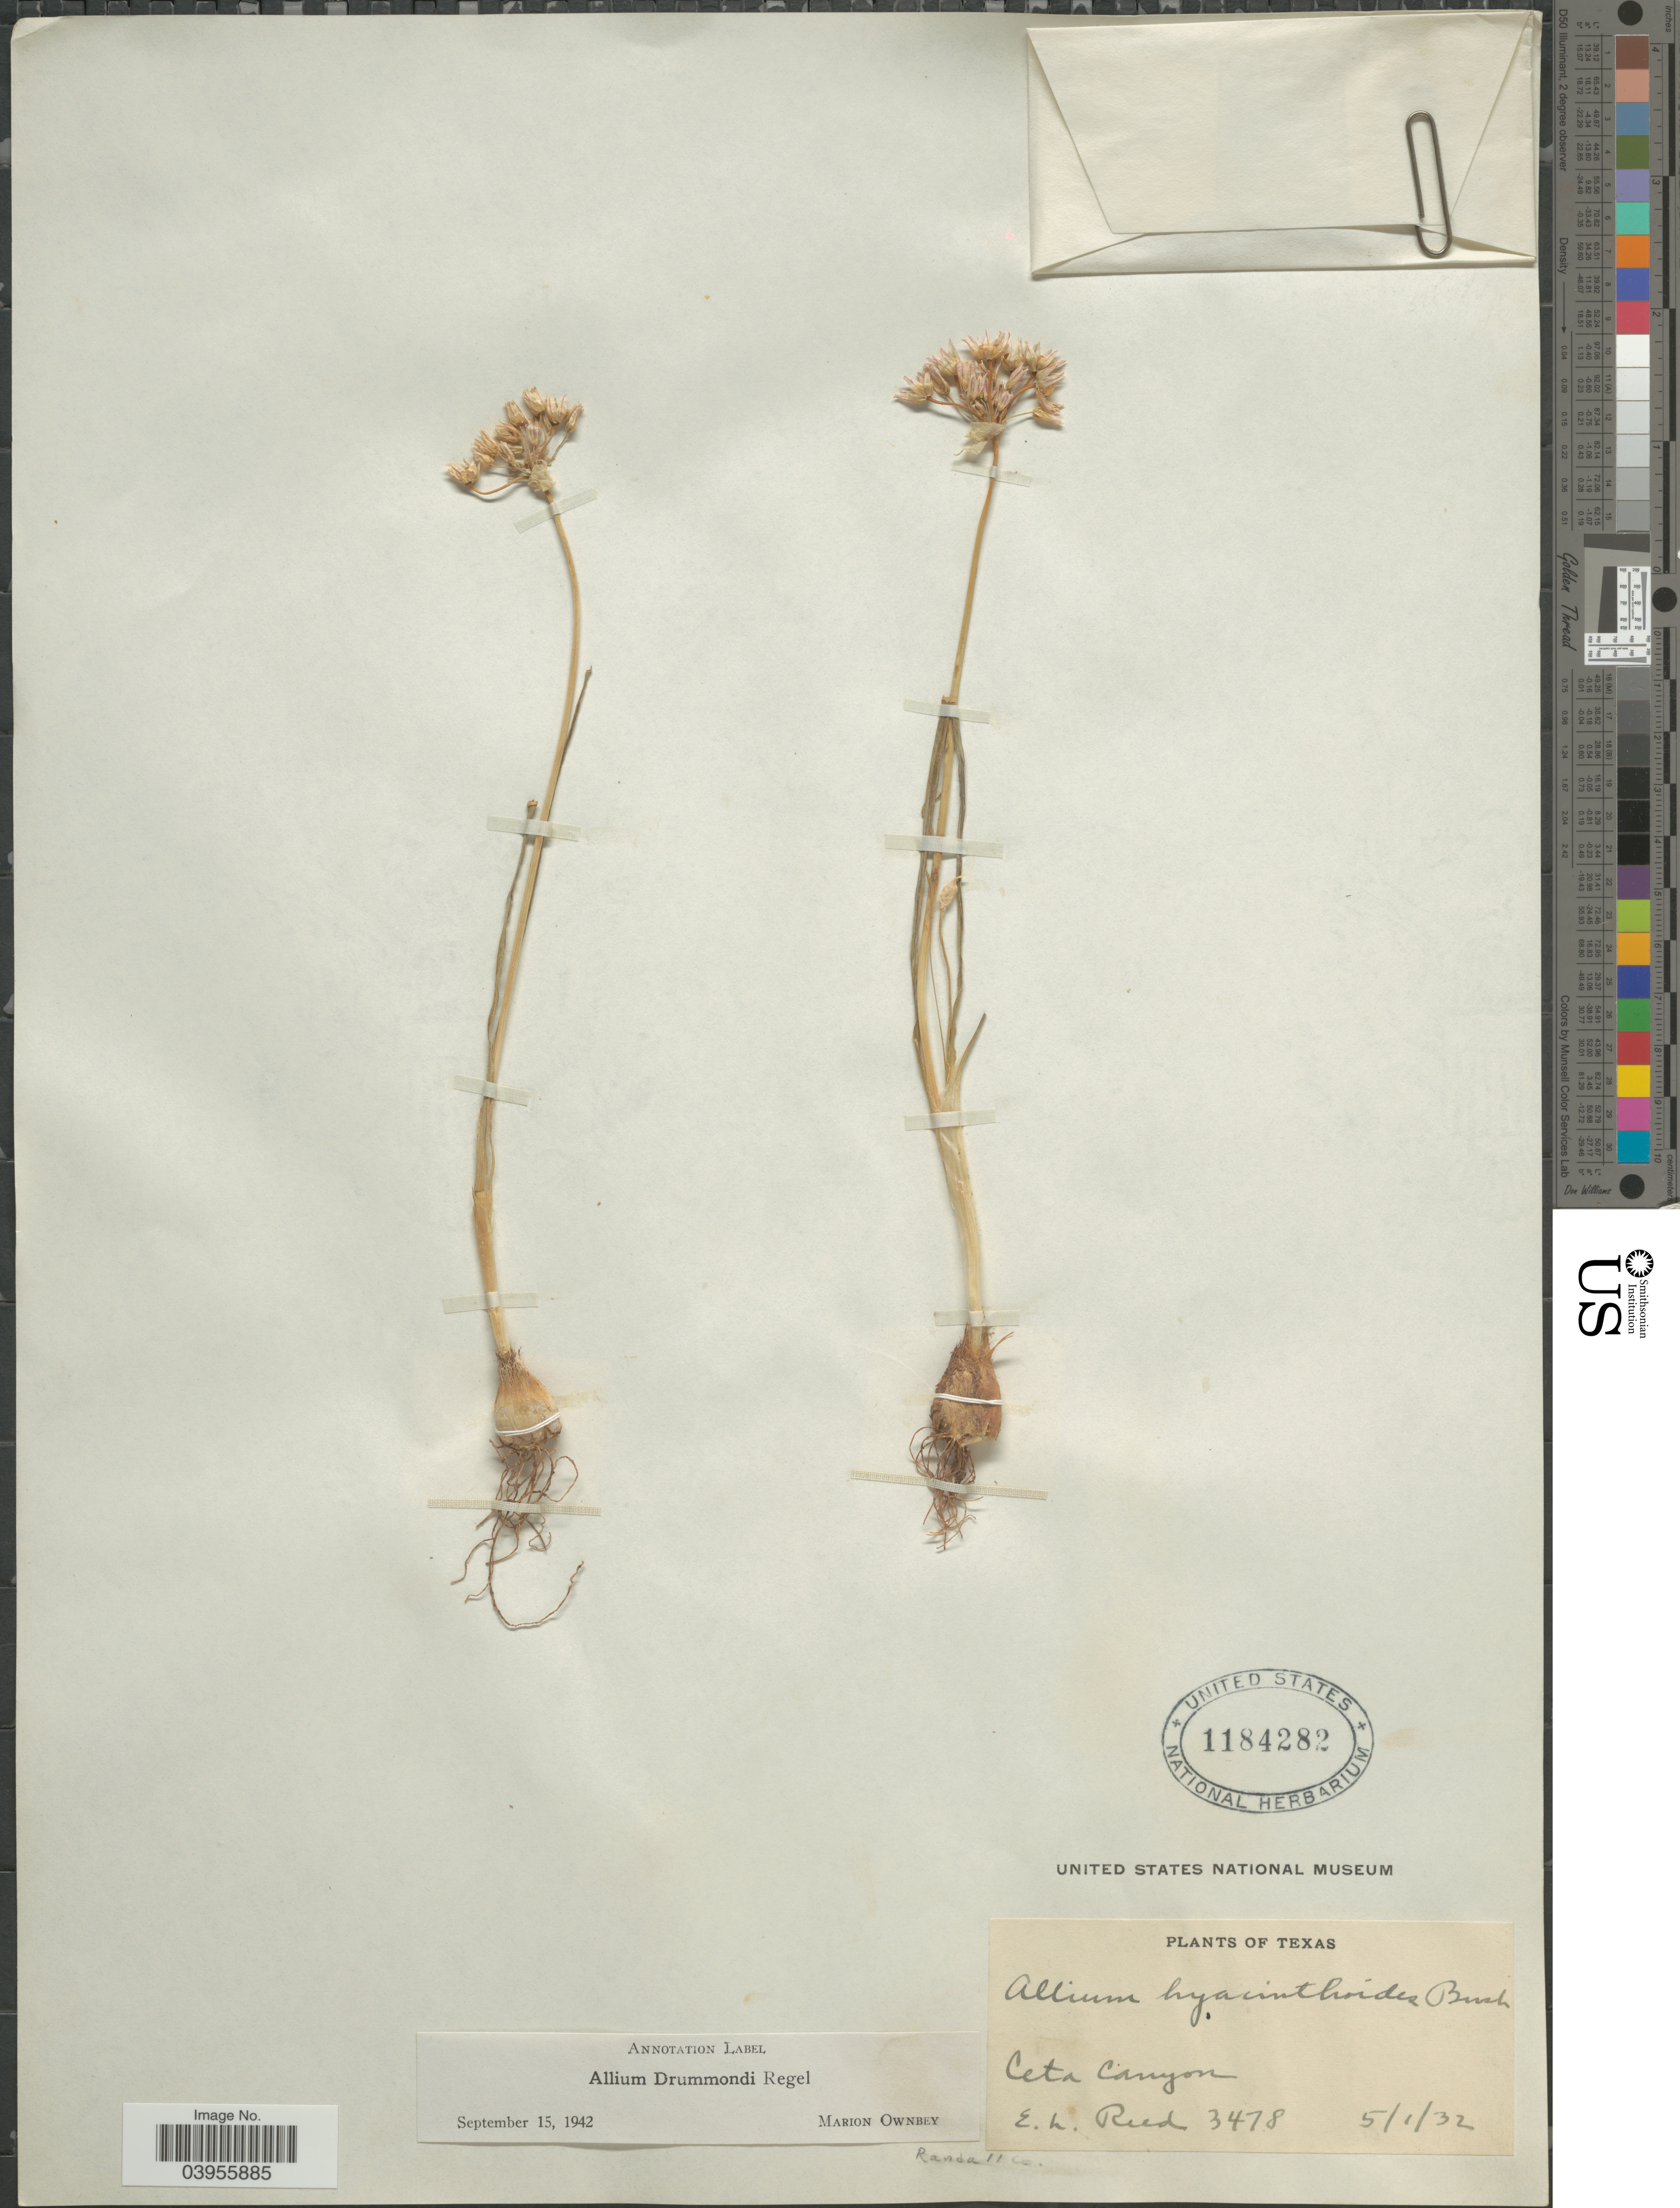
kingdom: Plantae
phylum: Tracheophyta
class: Liliopsida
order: Asparagales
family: Amaryllidaceae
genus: Allium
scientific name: Allium drummondii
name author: Regel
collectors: E. Reid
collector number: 3478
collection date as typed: Transcribed d/m/y: 5/1/32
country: United States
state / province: Texas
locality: Ceta Canyon. Randall Co.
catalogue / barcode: US 1184282